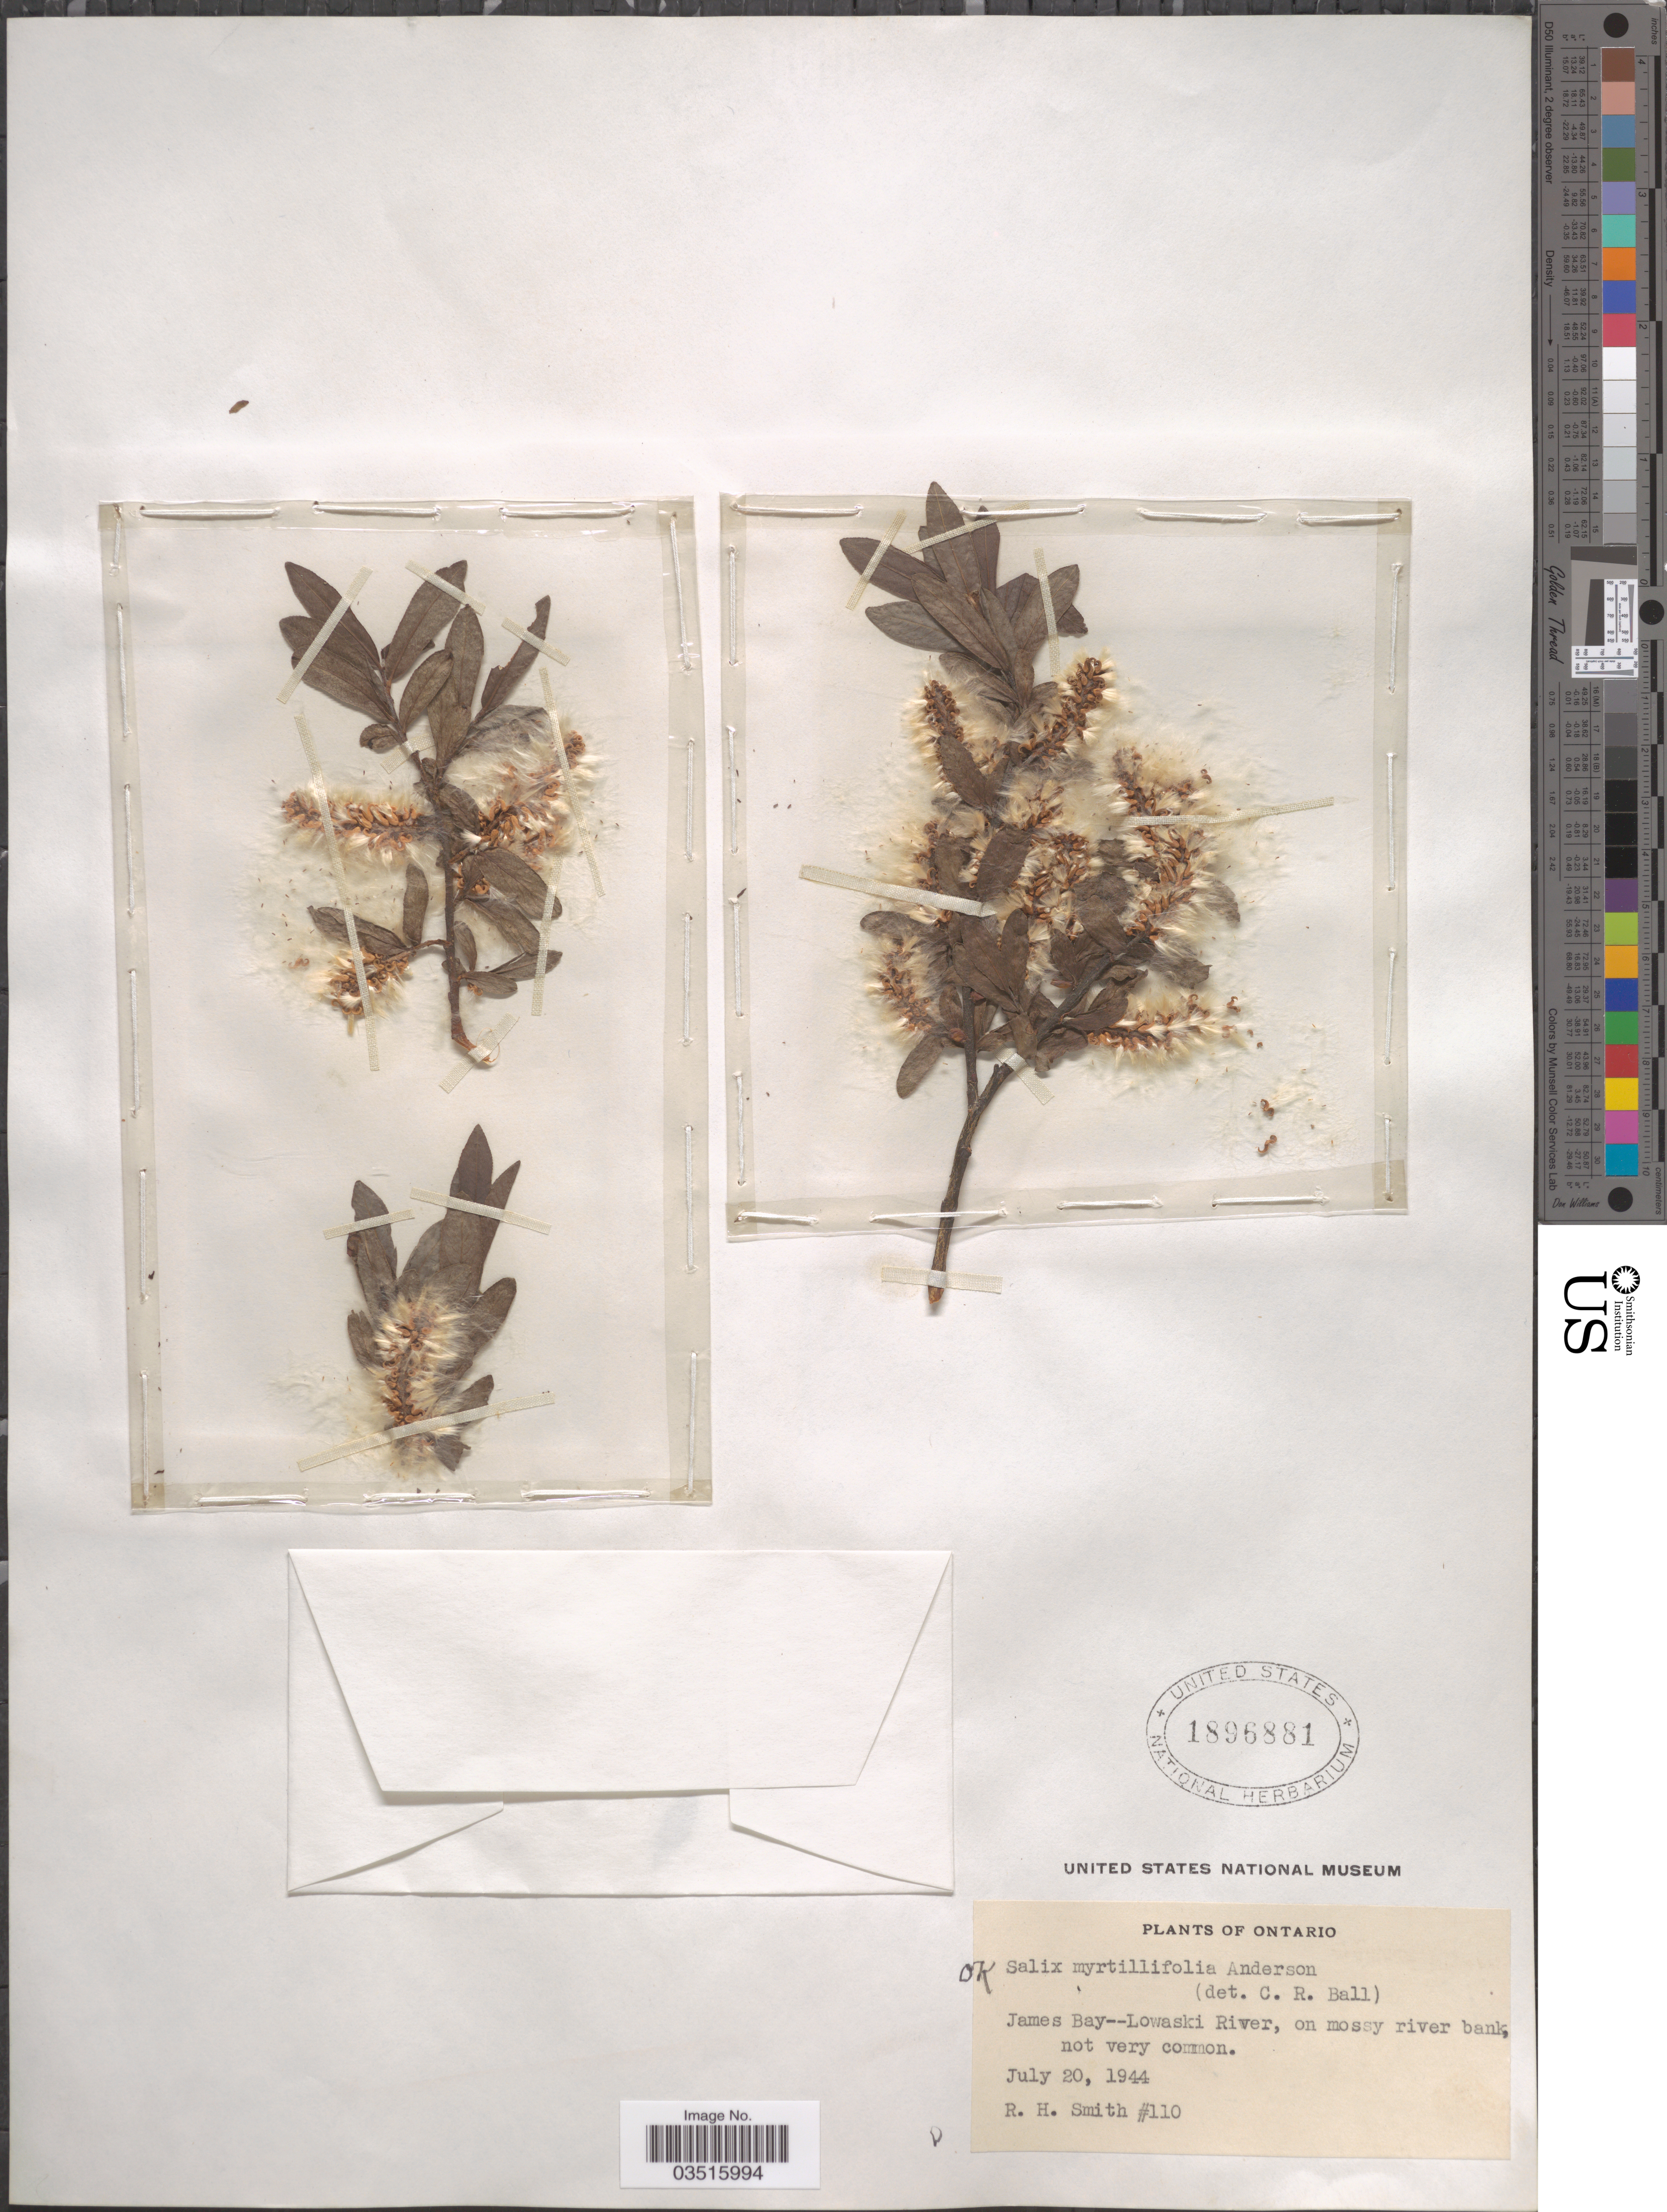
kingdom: Plantae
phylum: Tracheophyta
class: Magnoliopsida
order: Malpighiales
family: Salicaceae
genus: Salix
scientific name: Salix myrtillifolia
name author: Andersson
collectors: R. H. Smith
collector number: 110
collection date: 1944-07-20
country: Canada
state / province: Ontario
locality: James Bay -- Lowaski River, on mossy river bank.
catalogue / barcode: US 1896881